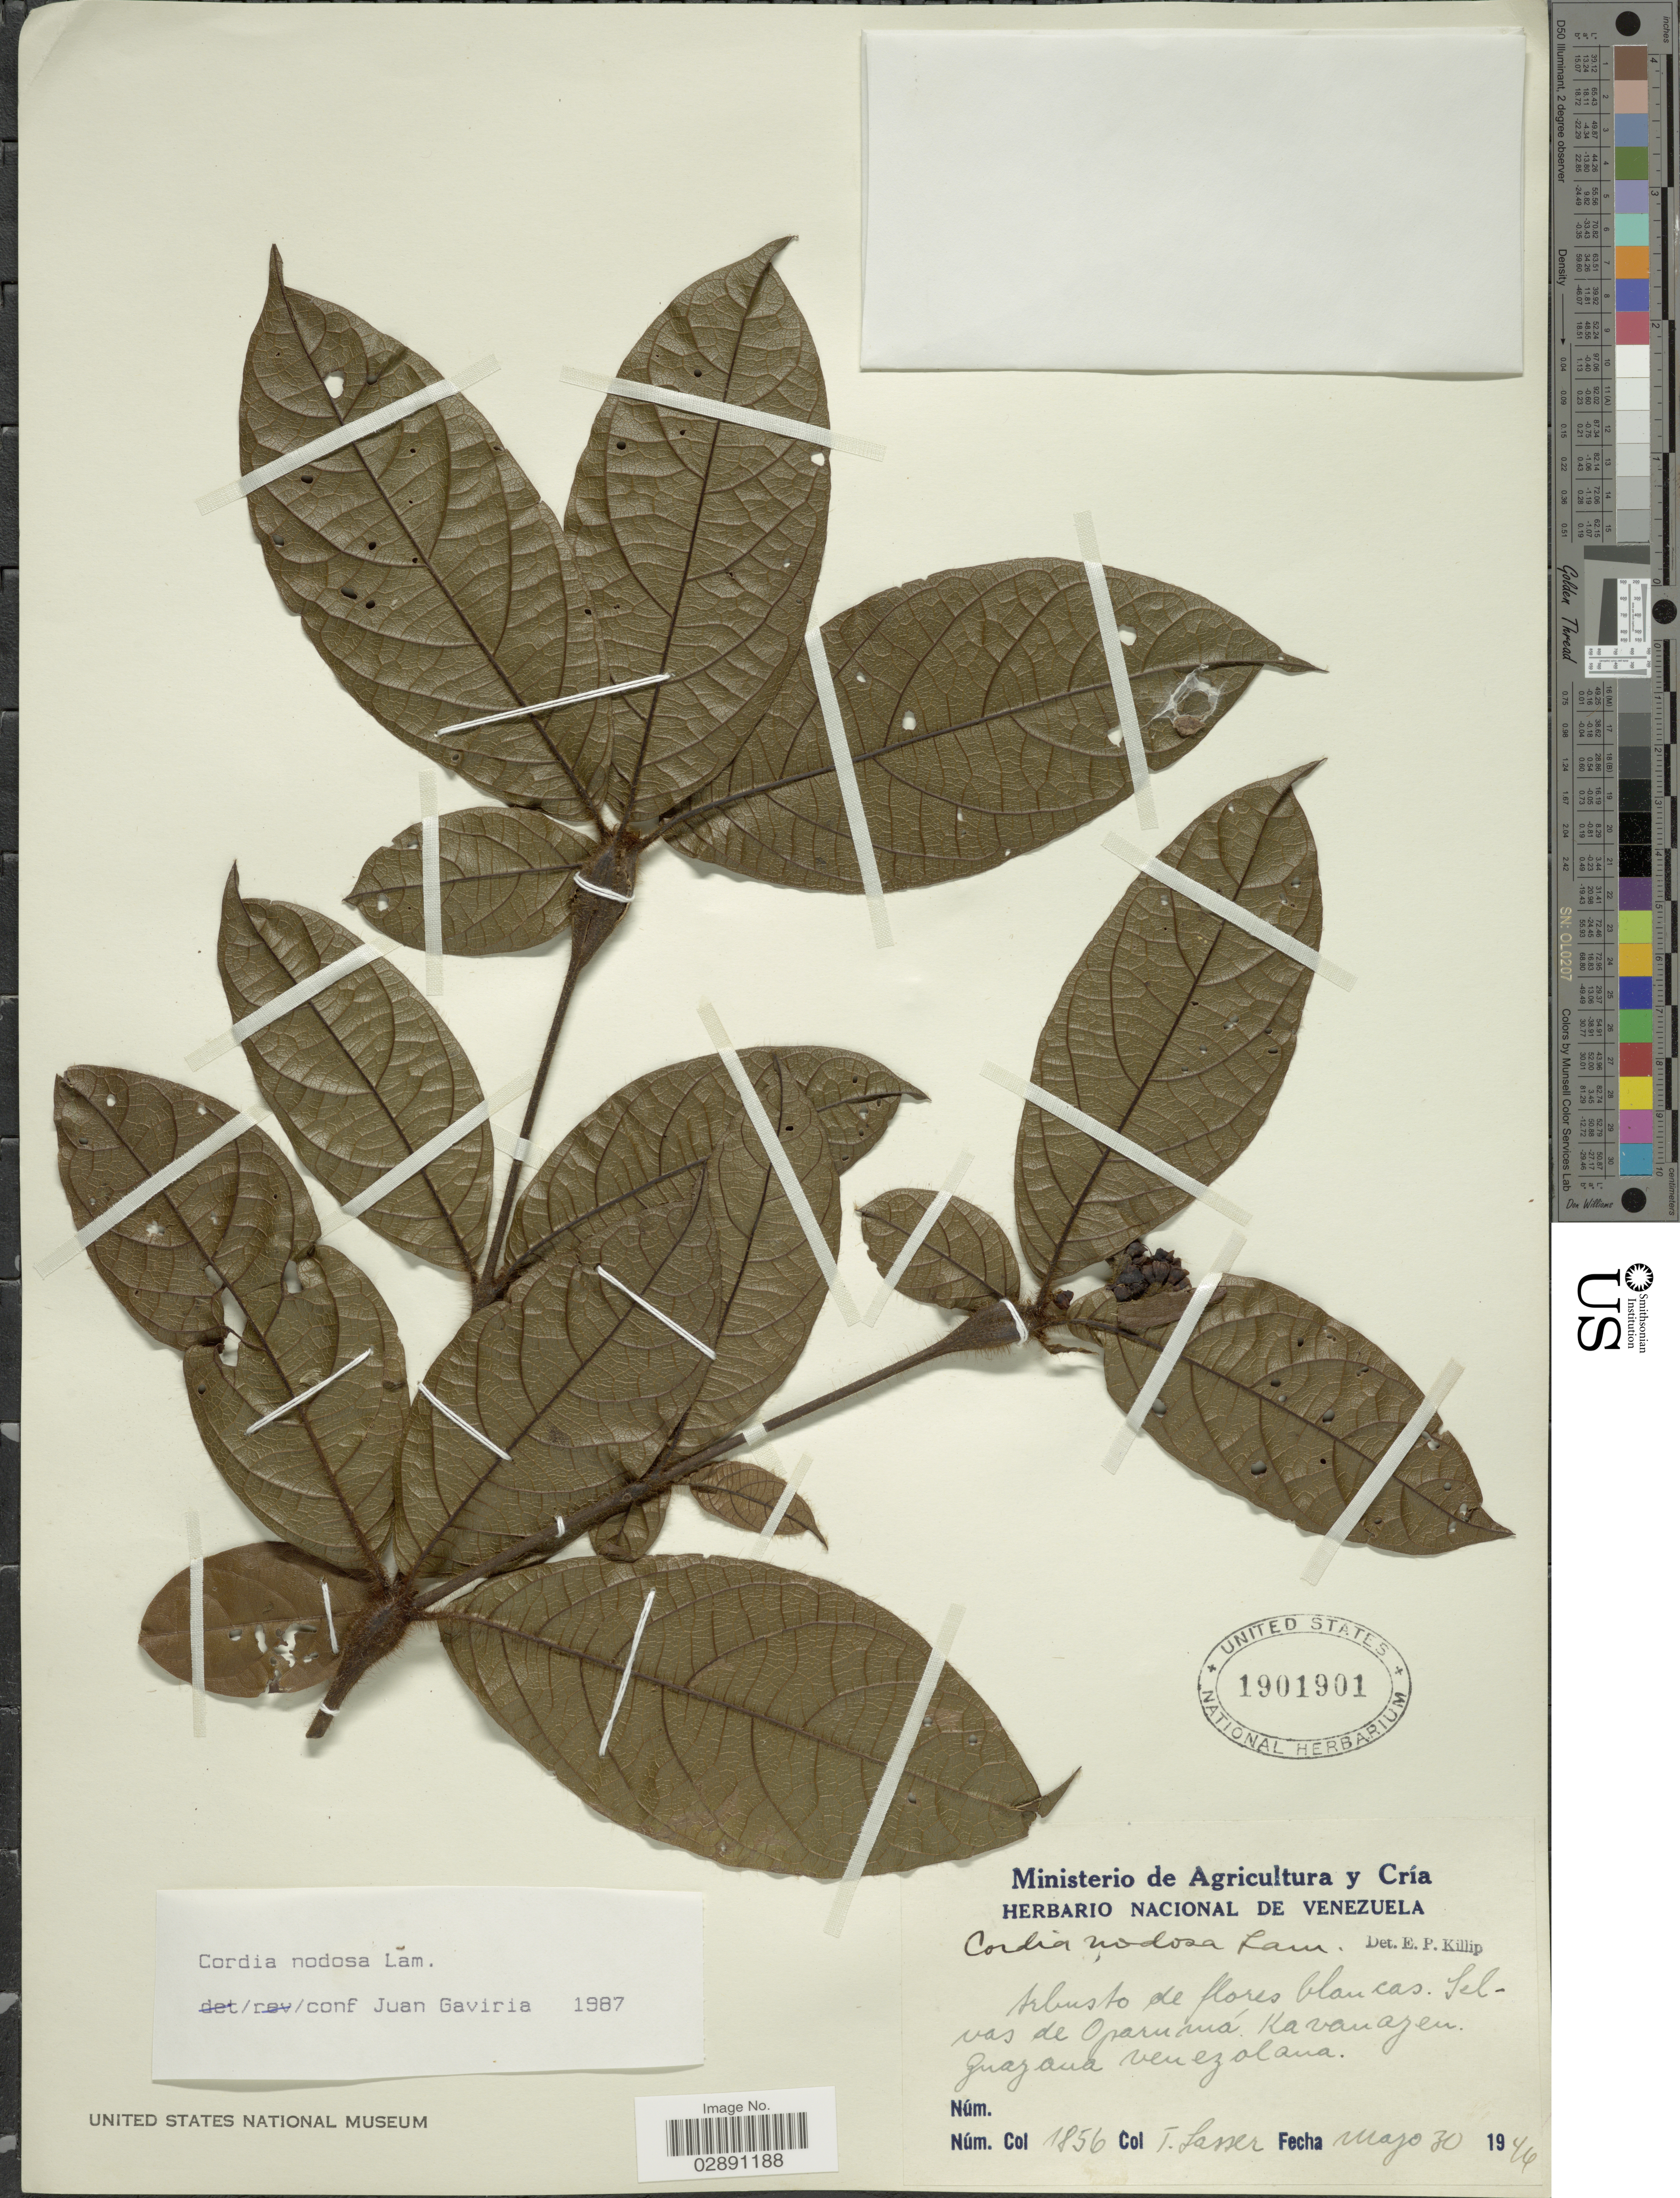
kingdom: Plantae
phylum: Tracheophyta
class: Magnoliopsida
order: Boraginales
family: Cordiaceae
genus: Cordia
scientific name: Cordia nodosa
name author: Lam.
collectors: T. Lasser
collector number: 1856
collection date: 1946-05-30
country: Venezuela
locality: Selvas de Oparumá Kavanazen. Guayana.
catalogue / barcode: US 1901901